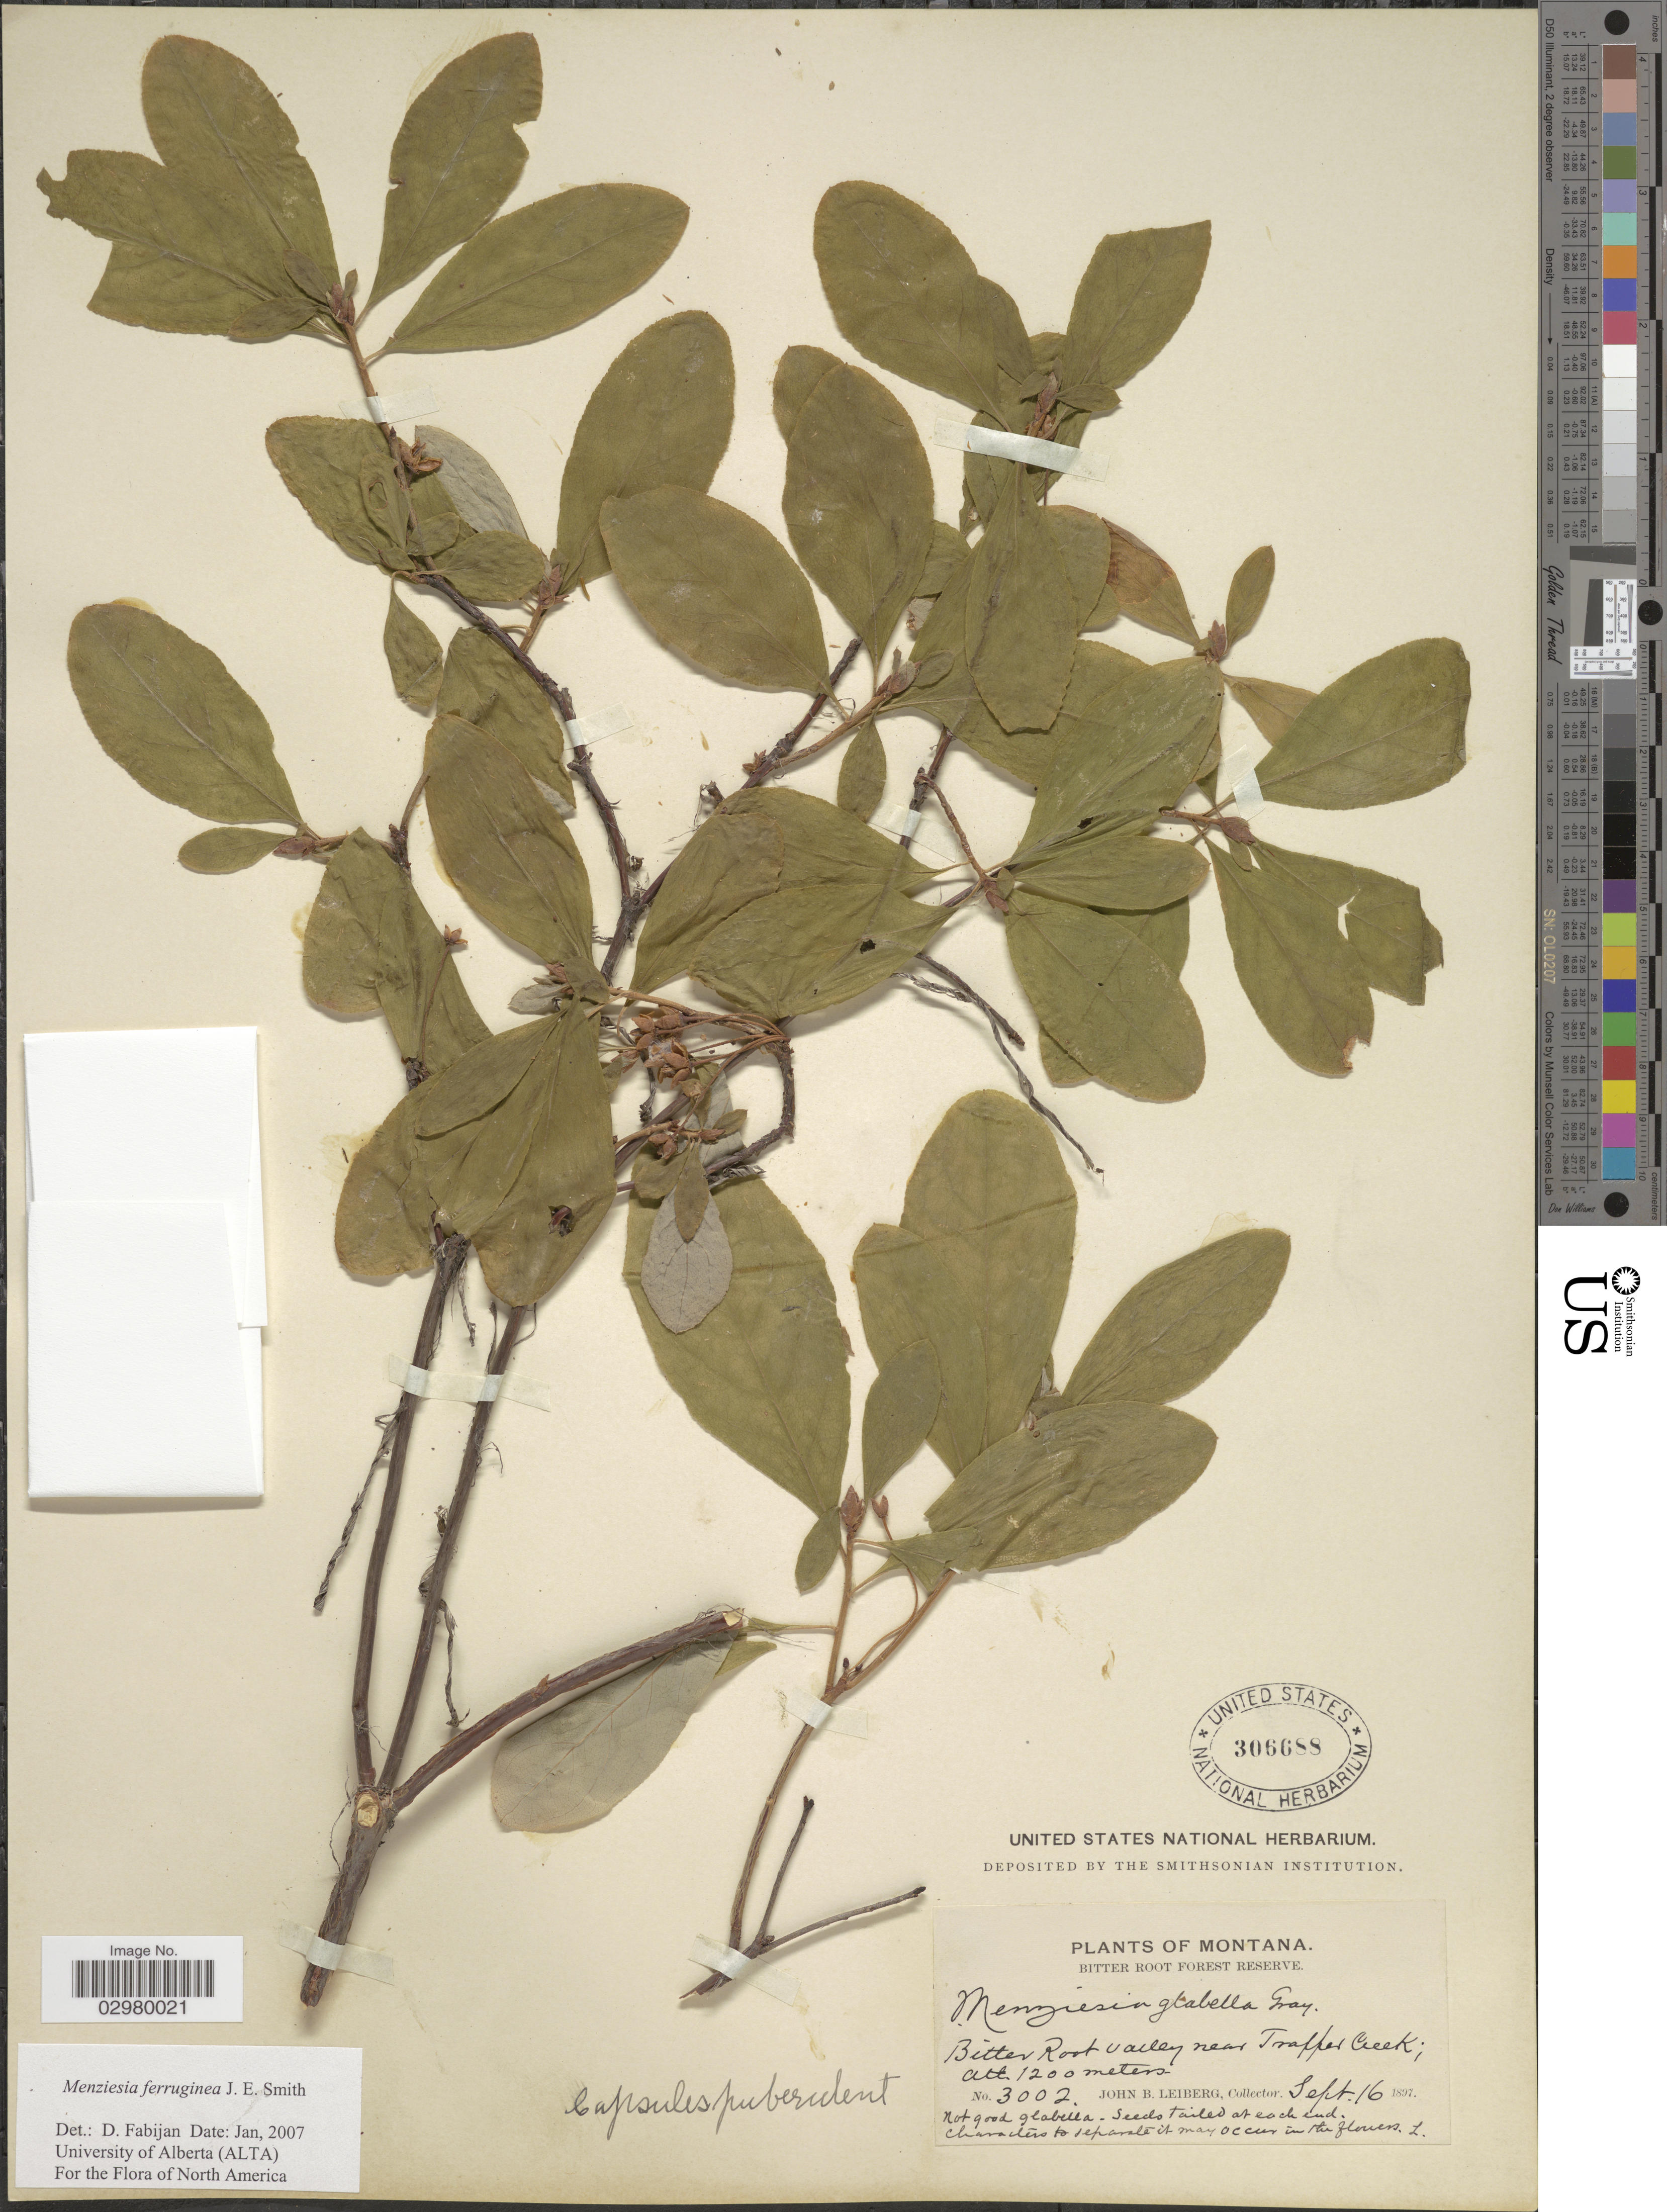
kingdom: Plantae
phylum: Tracheophyta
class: Magnoliopsida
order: Ericales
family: Ericaceae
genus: Menziesia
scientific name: Menziesia ferruginea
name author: Sm.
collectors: J. B. Leiberg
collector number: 3002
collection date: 1897-09-16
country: United States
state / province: Montana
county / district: Ravalli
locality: Bitter Root Forest Reserve, Bitter Root Valley near Trapper Creek.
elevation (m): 1200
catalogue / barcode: US 306688